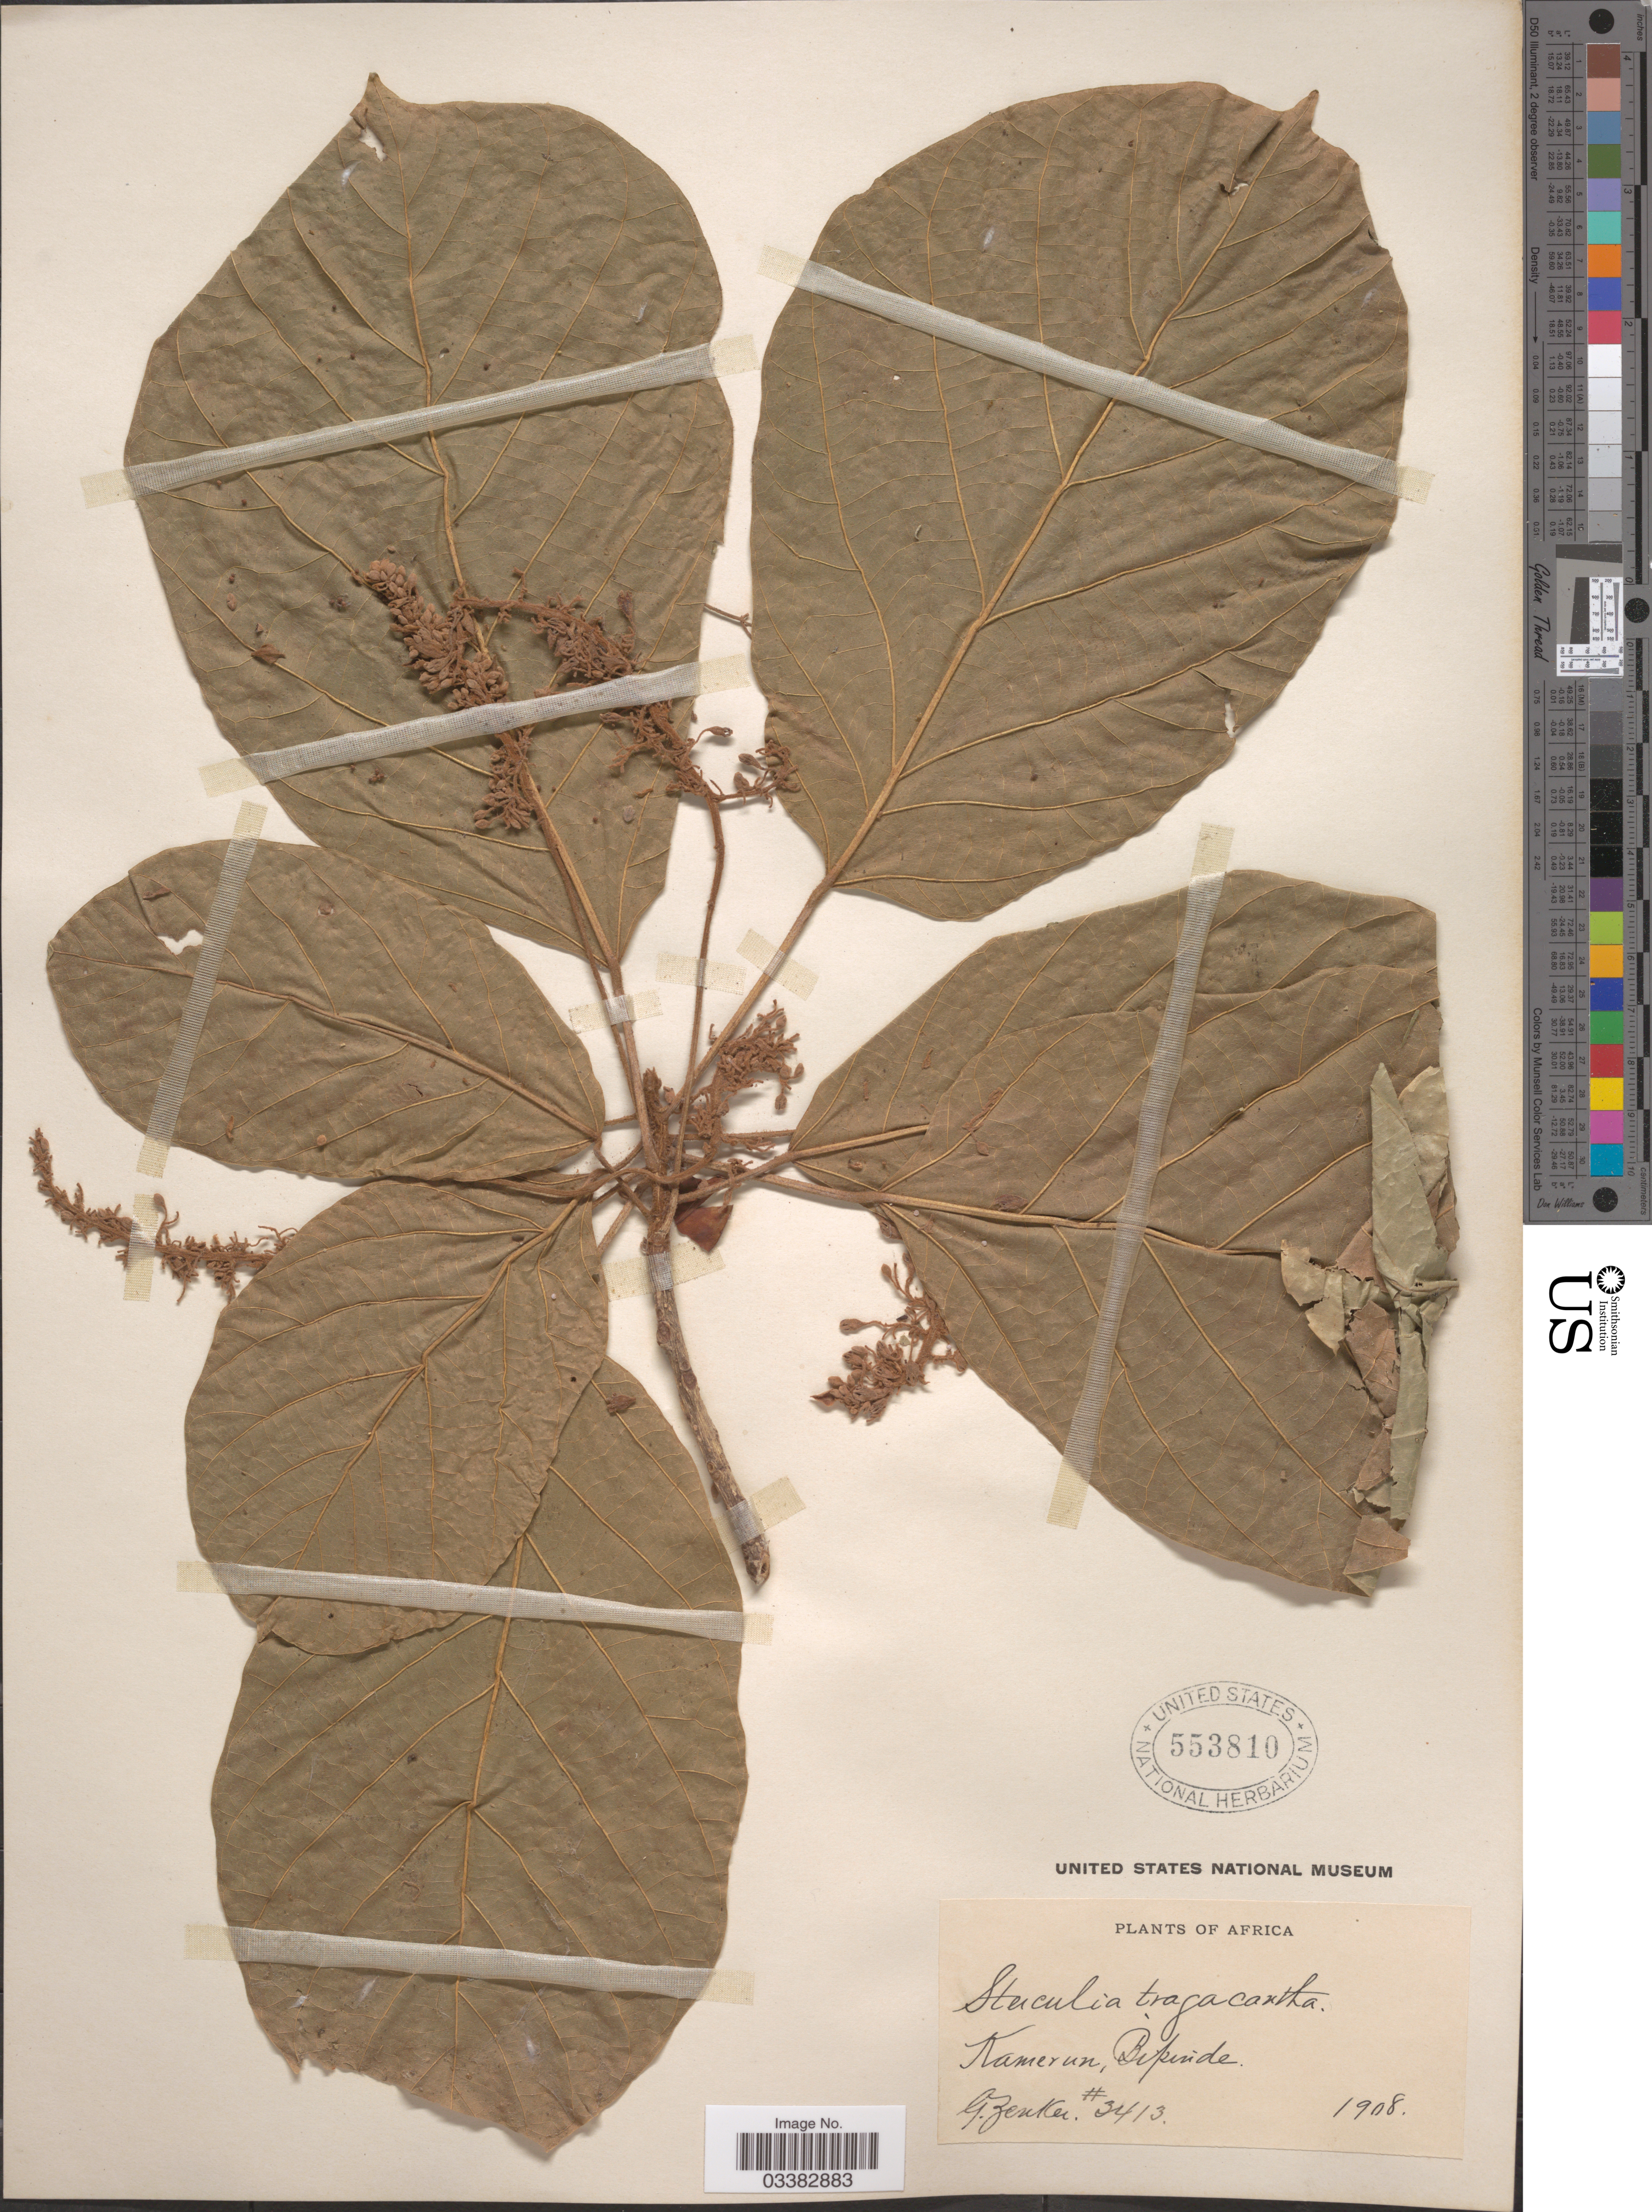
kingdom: Plantae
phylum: Tracheophyta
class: Magnoliopsida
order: Malvales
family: Malvaceae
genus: Sterculia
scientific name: Sterculia tragacantha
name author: Lindl.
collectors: G. A. Zenker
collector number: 3413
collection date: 1908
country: Cameroon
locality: Bipindi.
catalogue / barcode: US 553810